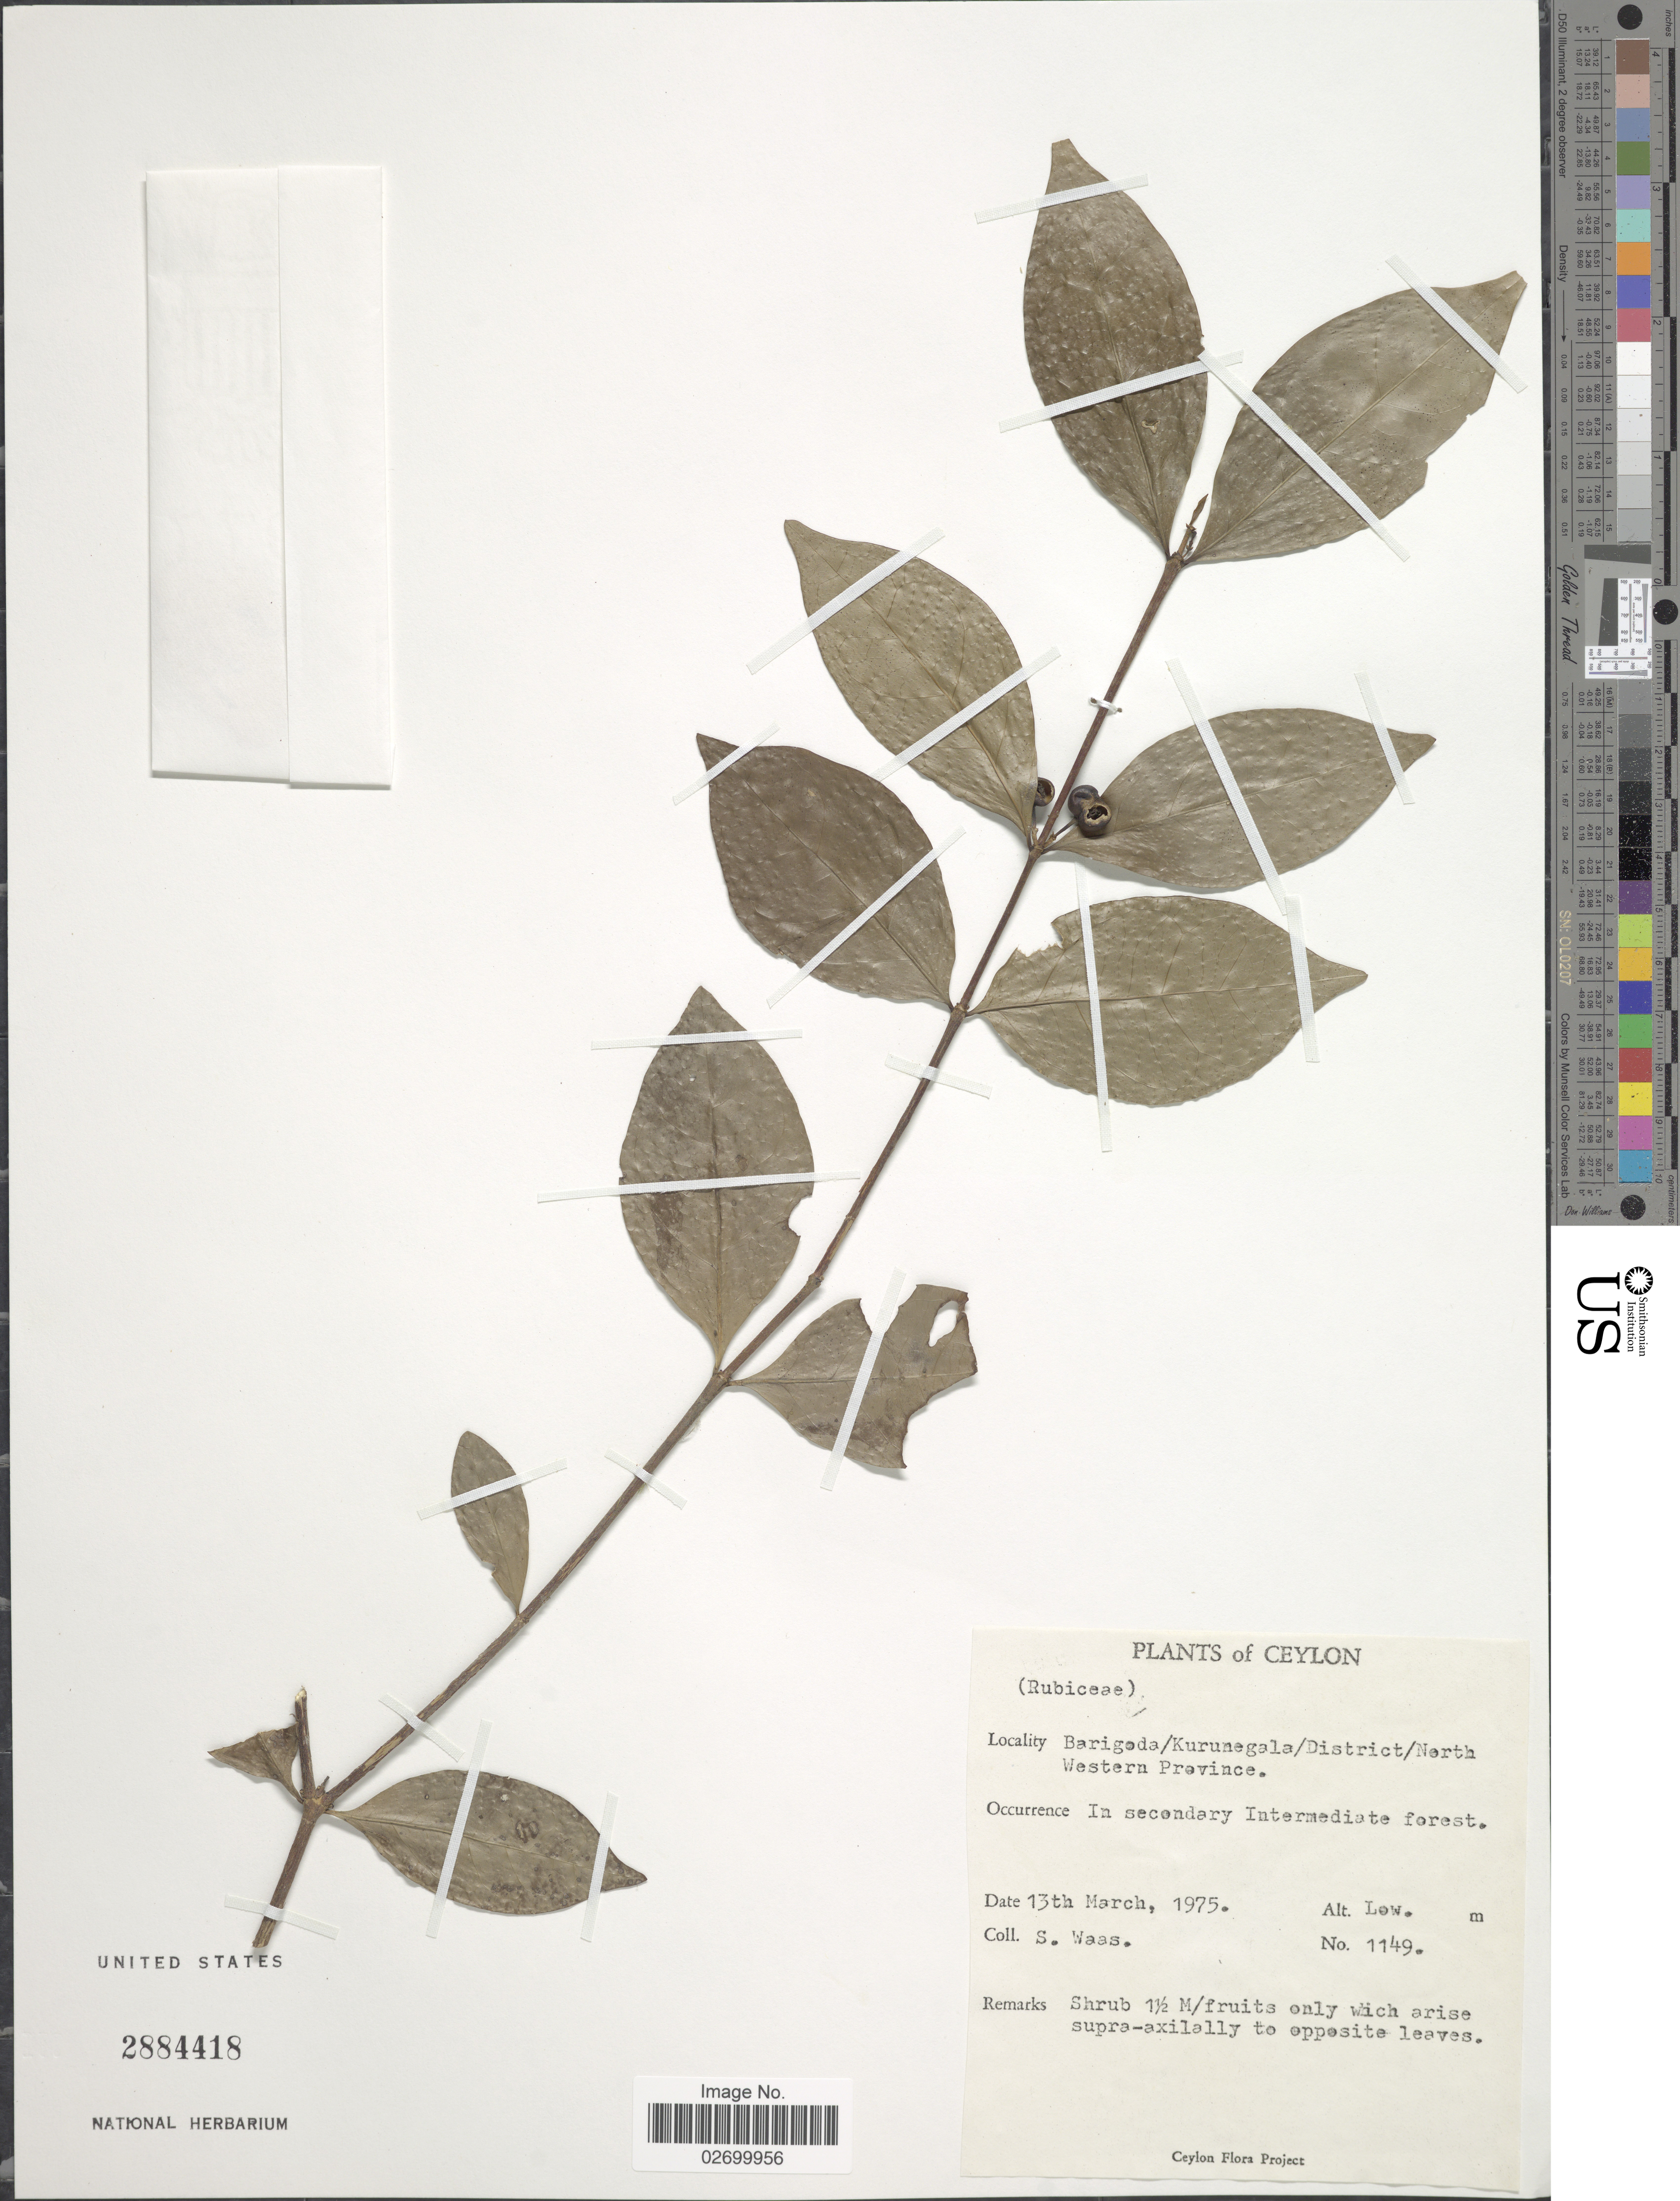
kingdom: Plantae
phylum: Tracheophyta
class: Magnoliopsida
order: Gentianales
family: Rubiaceae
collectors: S. Waas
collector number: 1149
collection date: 1975-03-13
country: Sri Lanka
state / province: North Western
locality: Ceylon. Barigoda/Kurunegala/District/North Western Province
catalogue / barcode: US 2884418